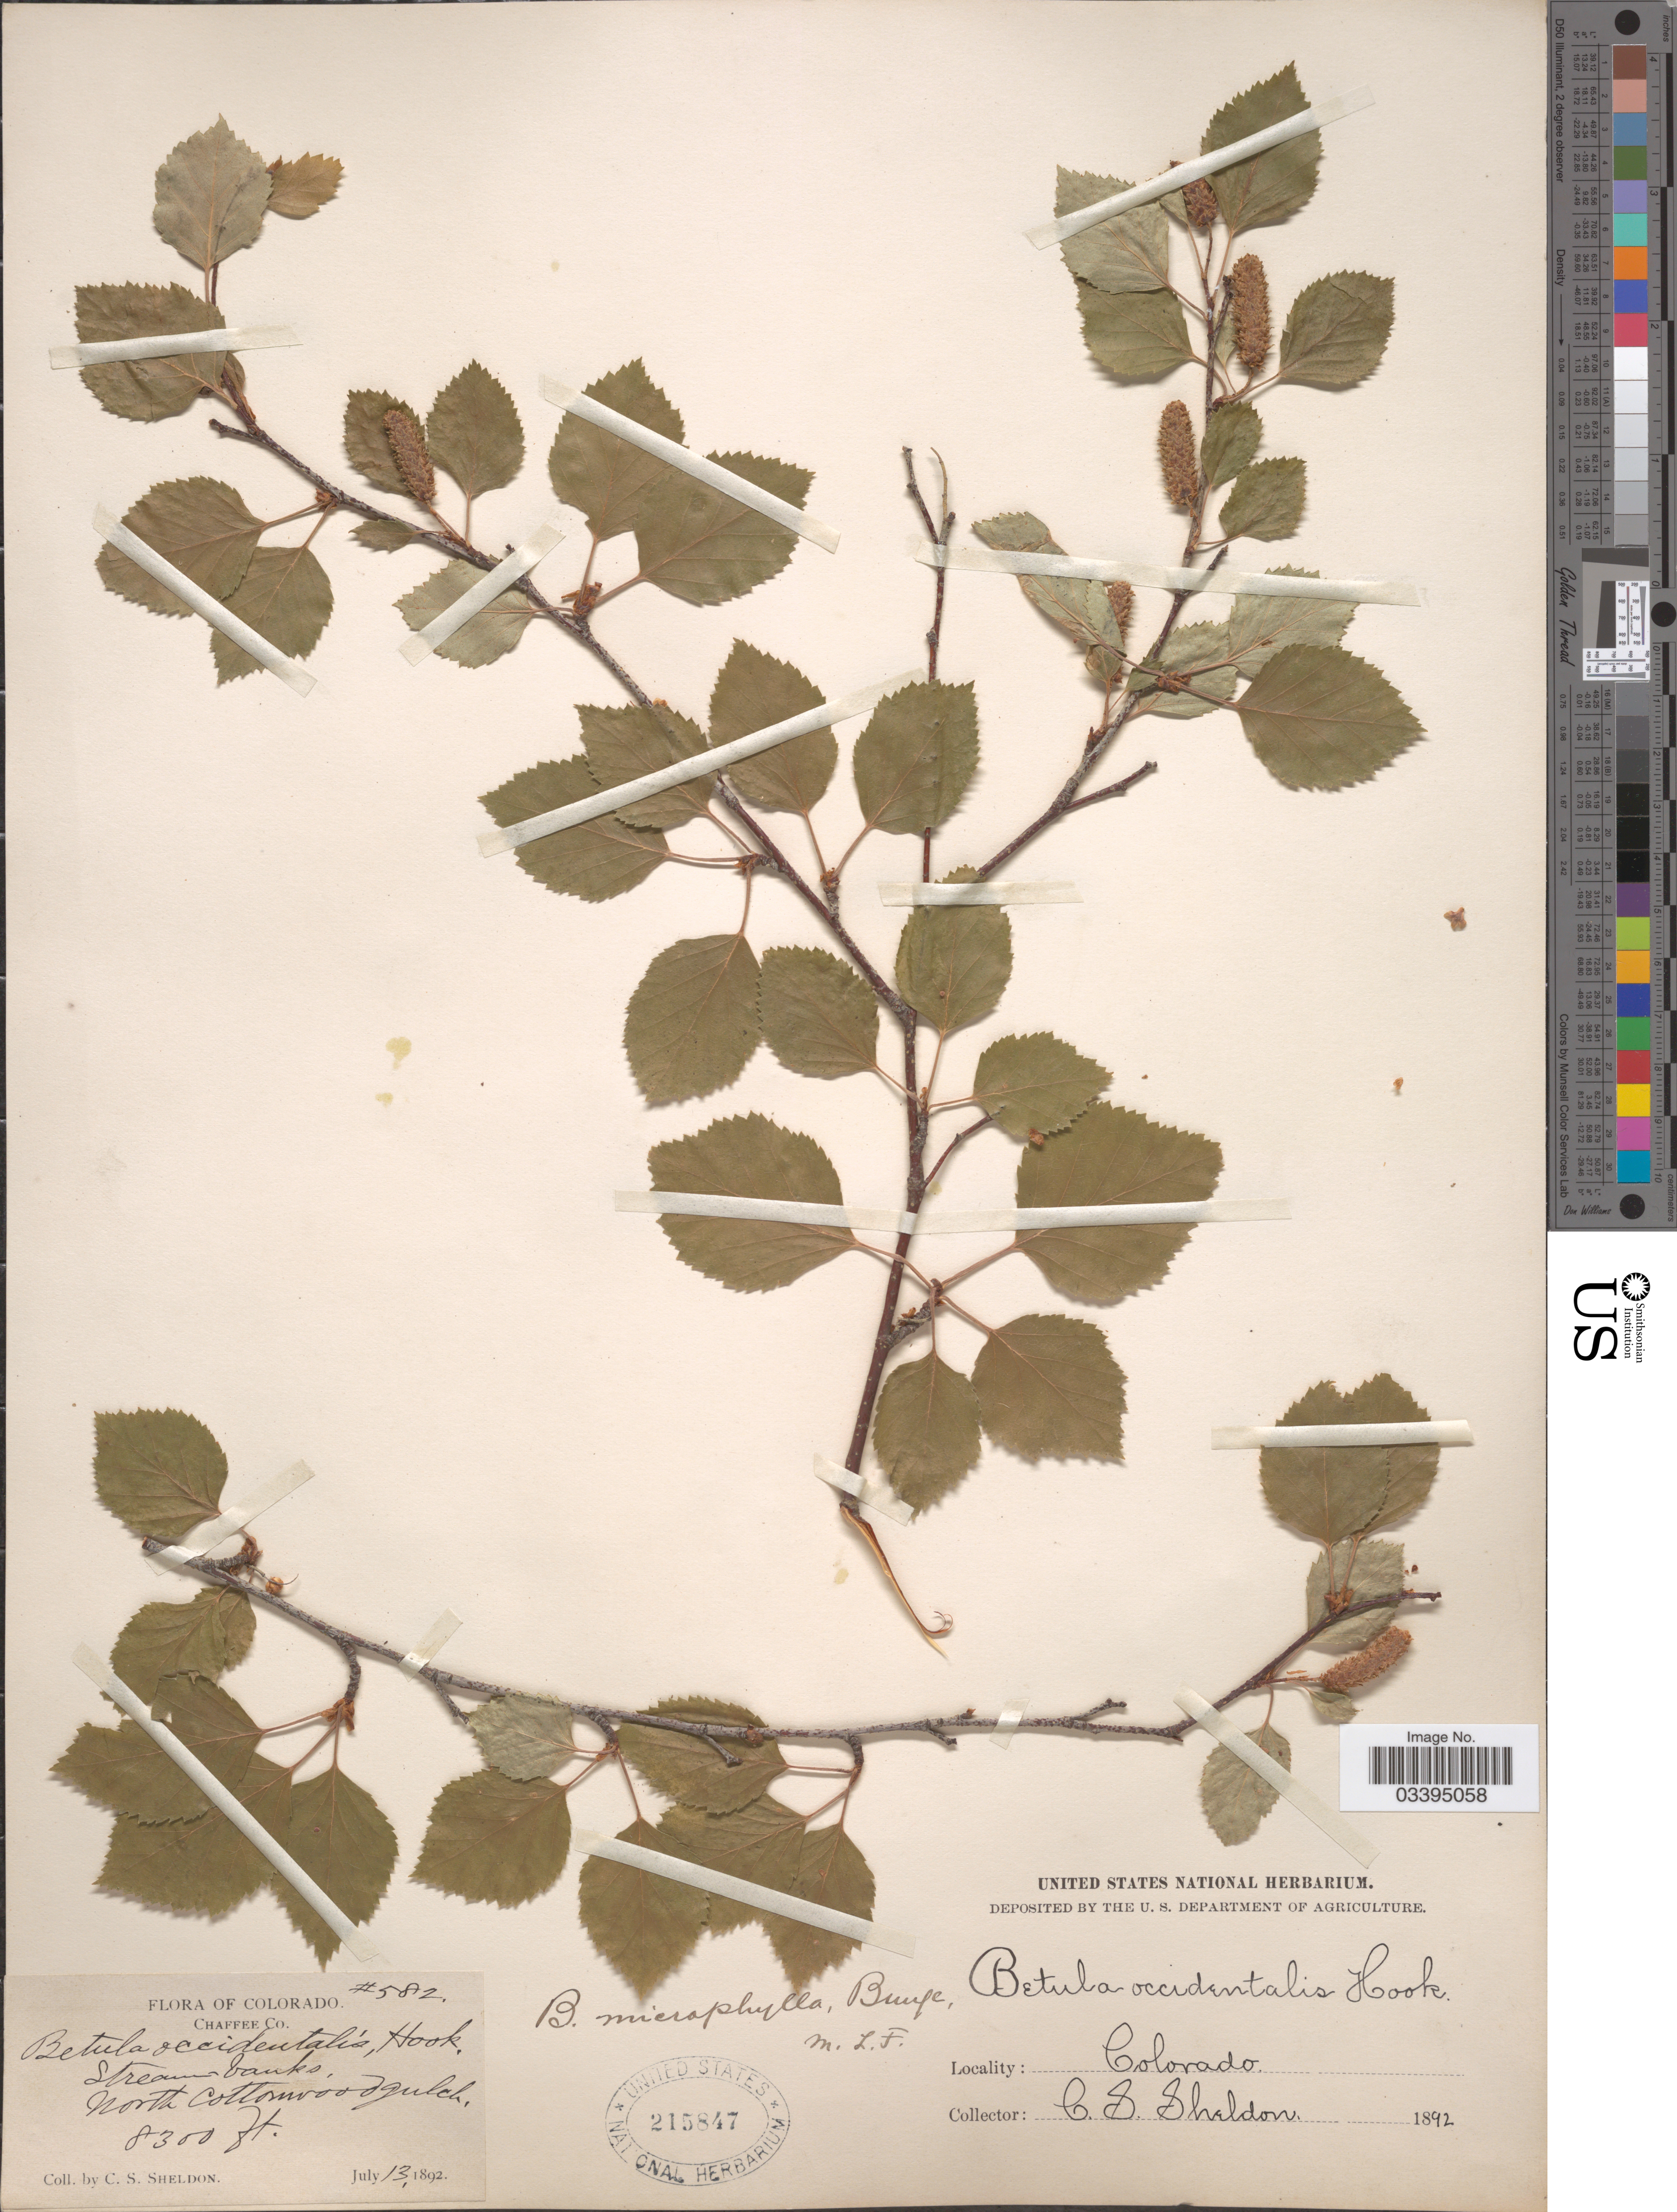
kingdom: Plantae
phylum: Tracheophyta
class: Magnoliopsida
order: Fagales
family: Betulaceae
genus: Betula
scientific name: Betula fontinalis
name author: Sarg.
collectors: C. S. Sheldon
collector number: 582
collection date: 1892-07-13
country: United States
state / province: Colorado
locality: Chaffee Co. Stream banks, North Cottonwood Gulch.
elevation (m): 2530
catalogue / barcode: US 215847